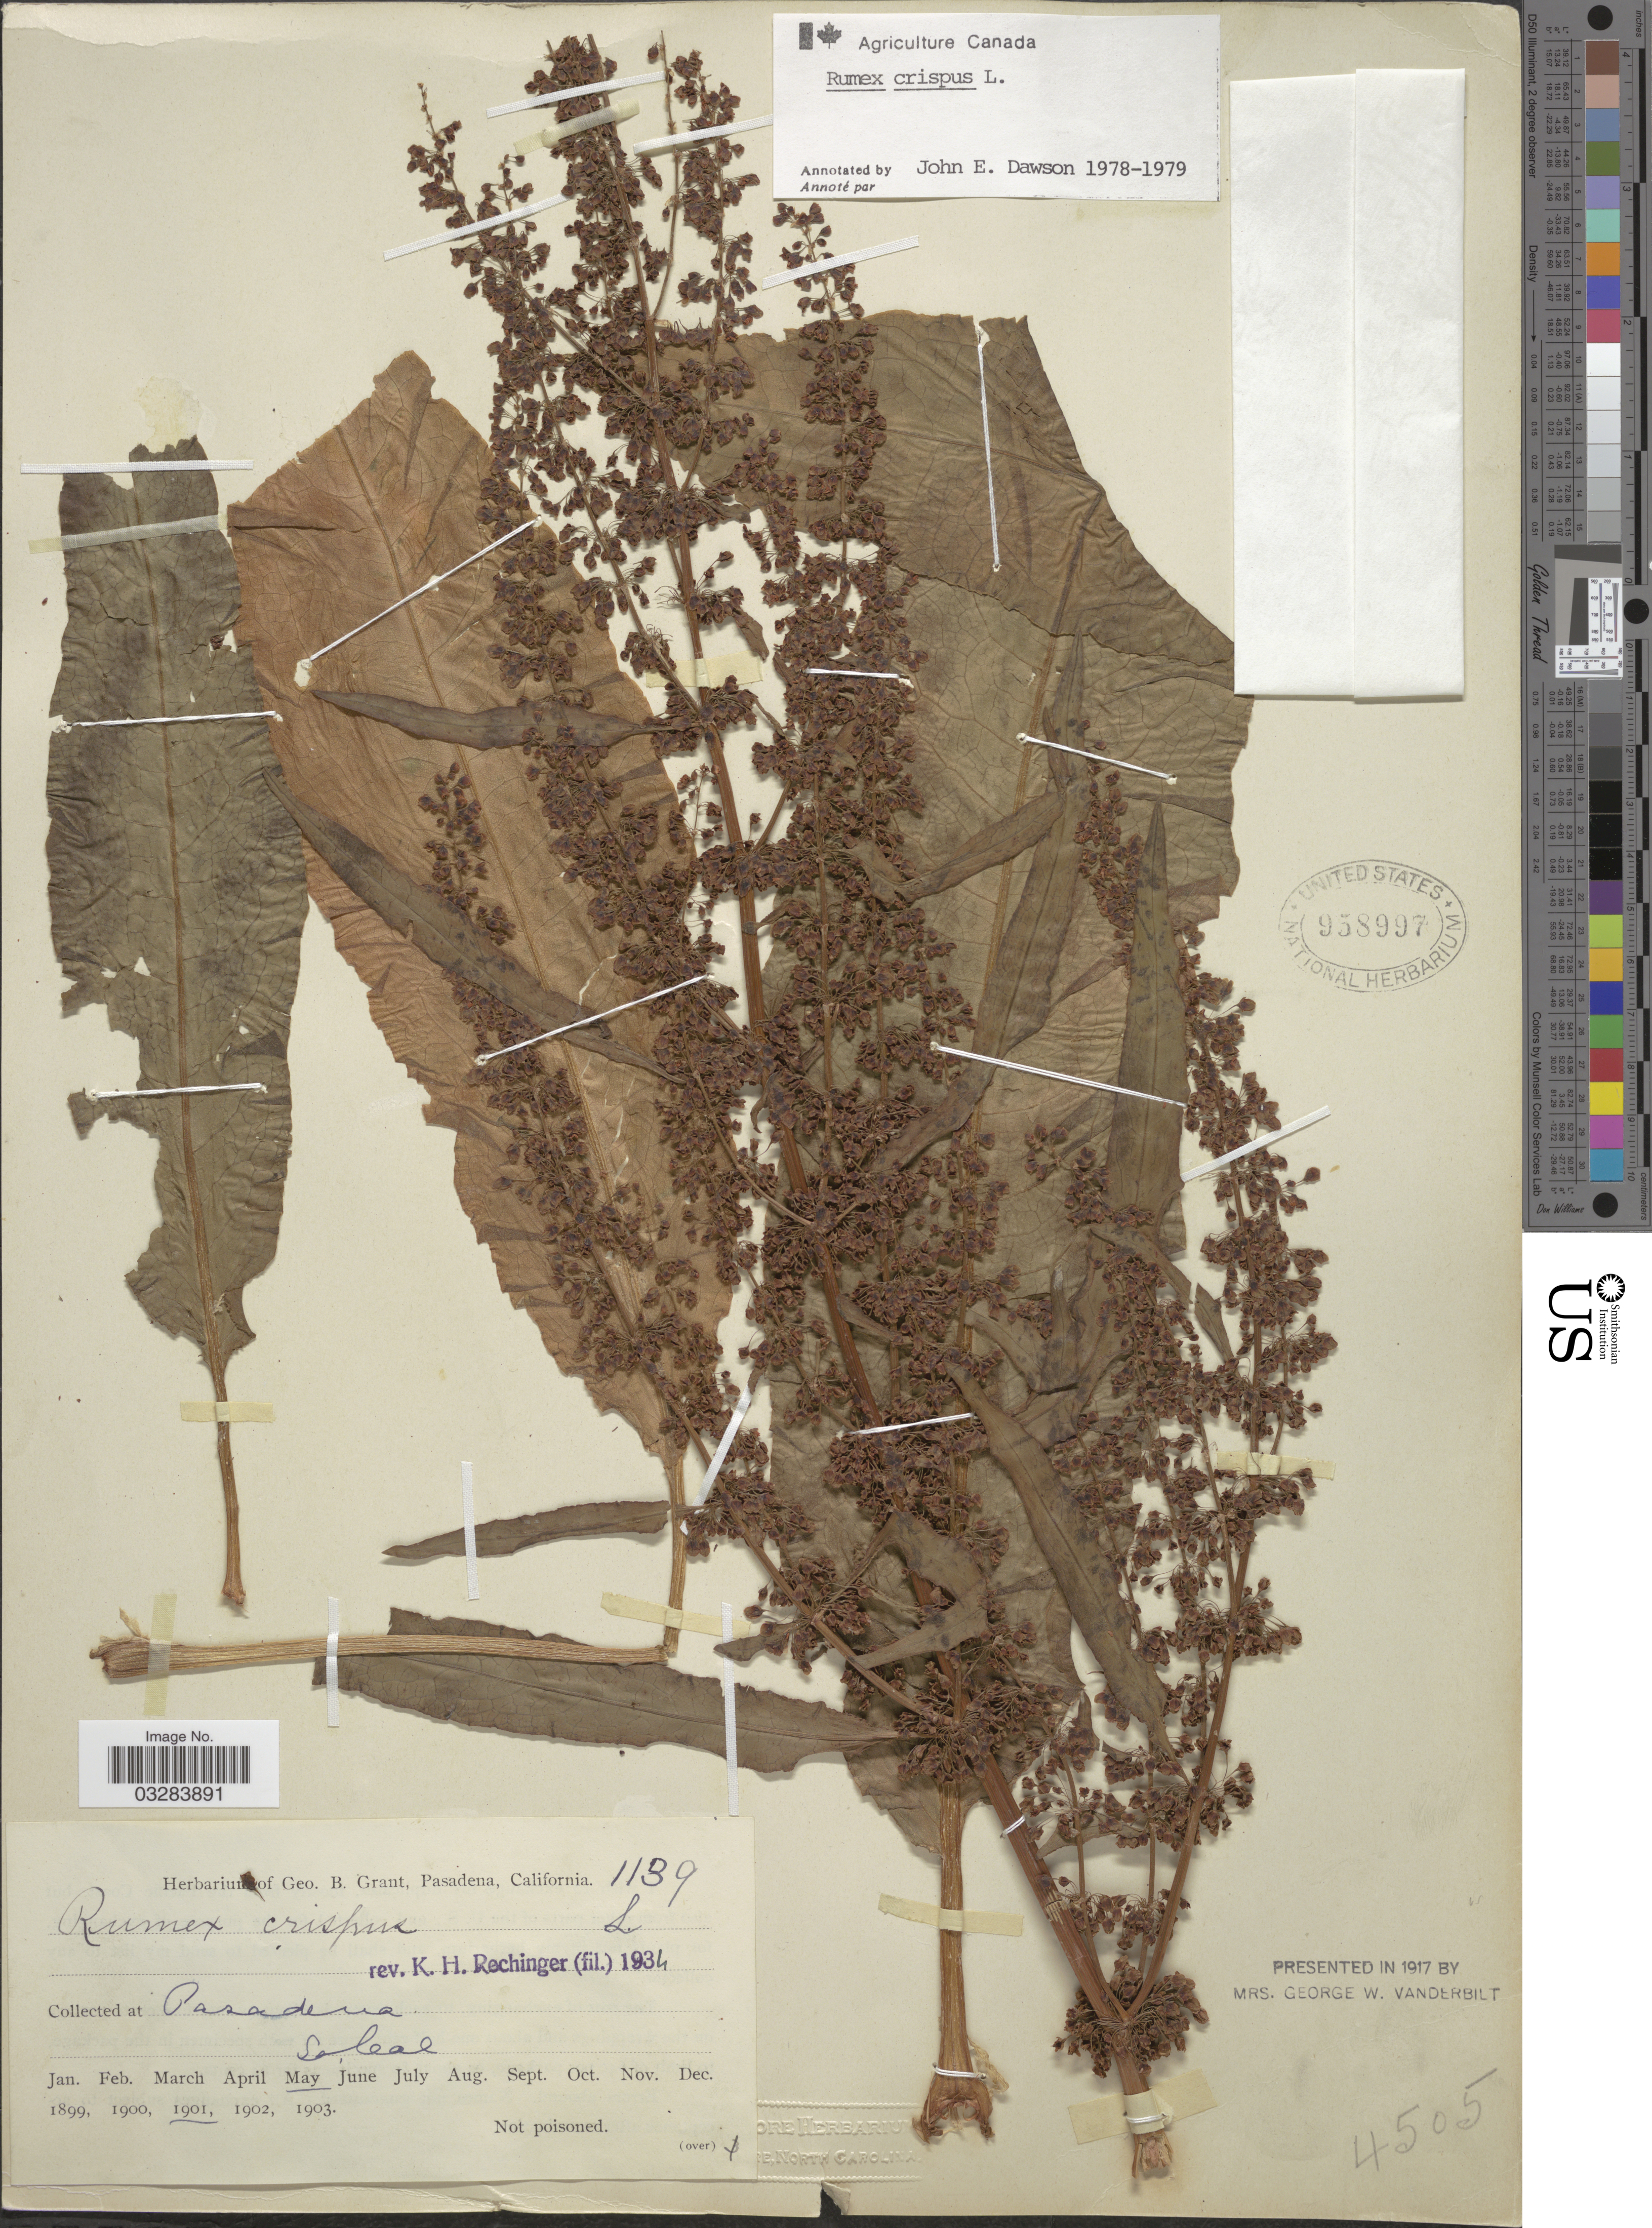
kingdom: Plantae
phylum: Tracheophyta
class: Magnoliopsida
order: Caryophyllales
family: Polygonaceae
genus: Rumex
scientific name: Rumex crispus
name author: L.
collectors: ex herb. Geo. B. Grant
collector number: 1139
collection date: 1901-05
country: United States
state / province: California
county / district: Los Angeles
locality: Pasadena. So. Cal.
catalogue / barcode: US 958997